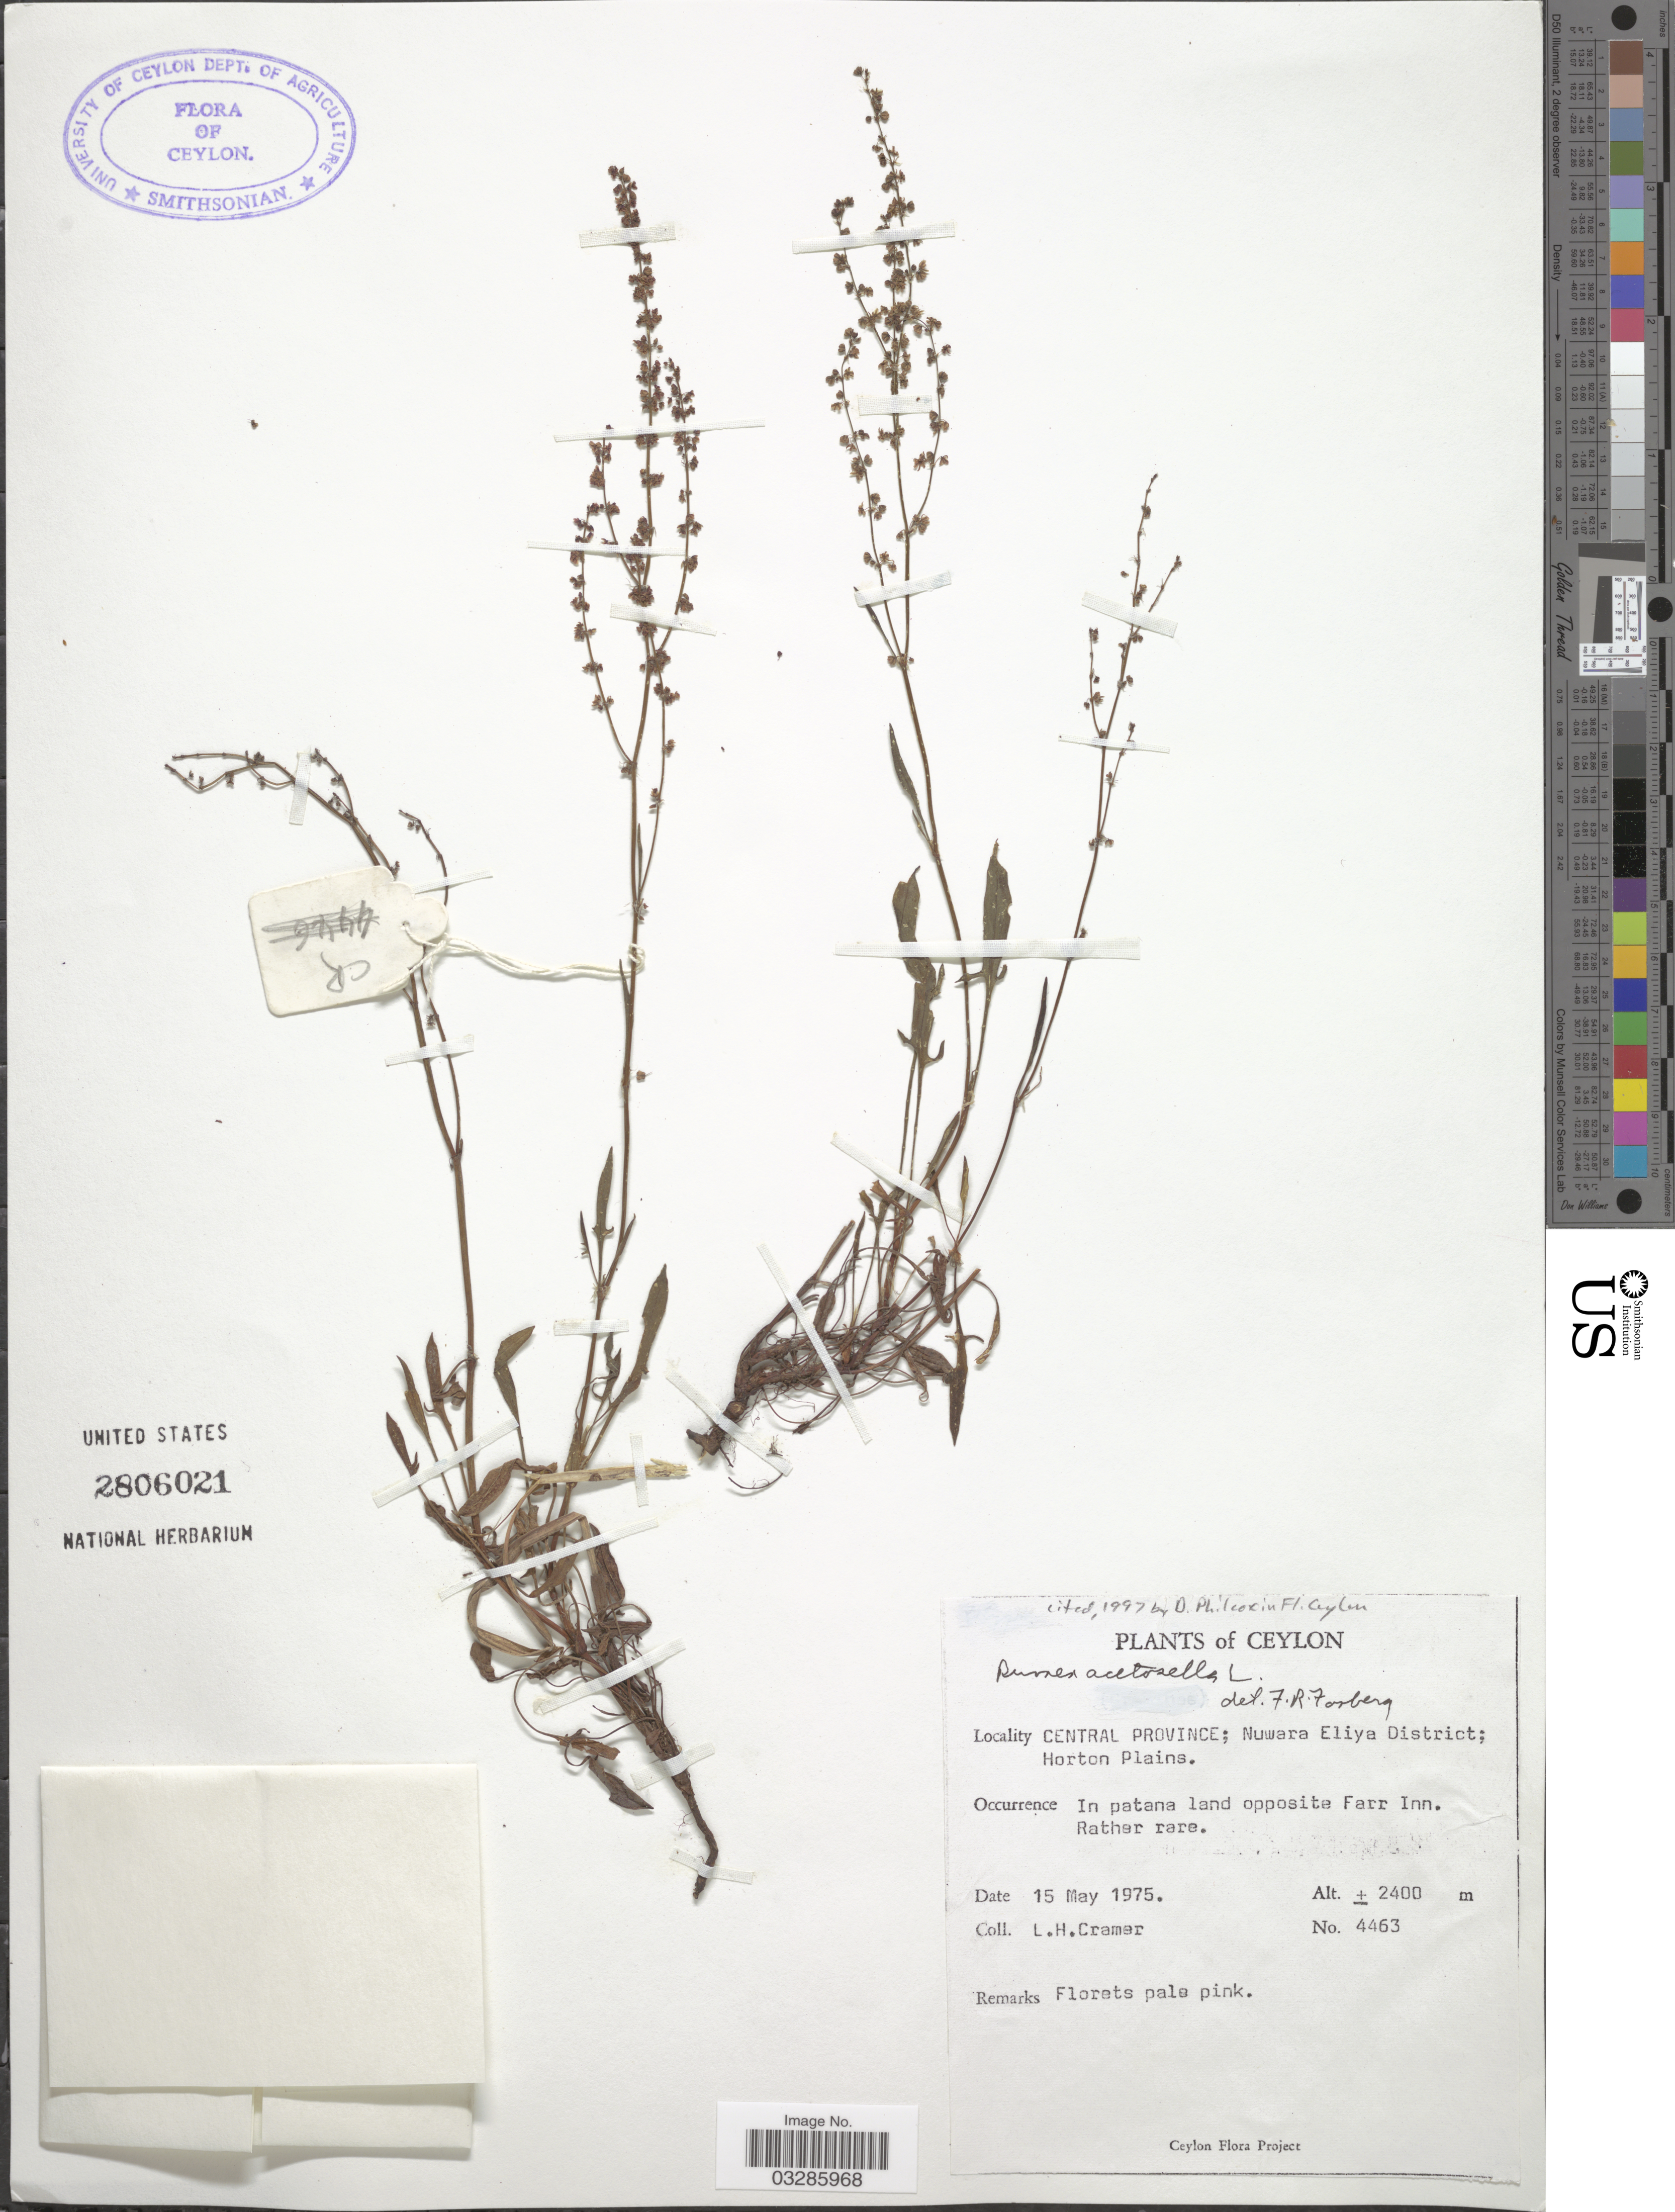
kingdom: Plantae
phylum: Tracheophyta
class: Magnoliopsida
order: Caryophyllales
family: Polygonaceae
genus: Rumex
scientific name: Rumex acetosella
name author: L.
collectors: L. H. Cramer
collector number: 4463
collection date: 1975-05-15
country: Sri Lanka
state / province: Central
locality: Ceylon, Nuwara Eliya District; Horton Plains. In patana land opposite Farr Inn.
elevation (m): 2400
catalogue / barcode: US 2806021